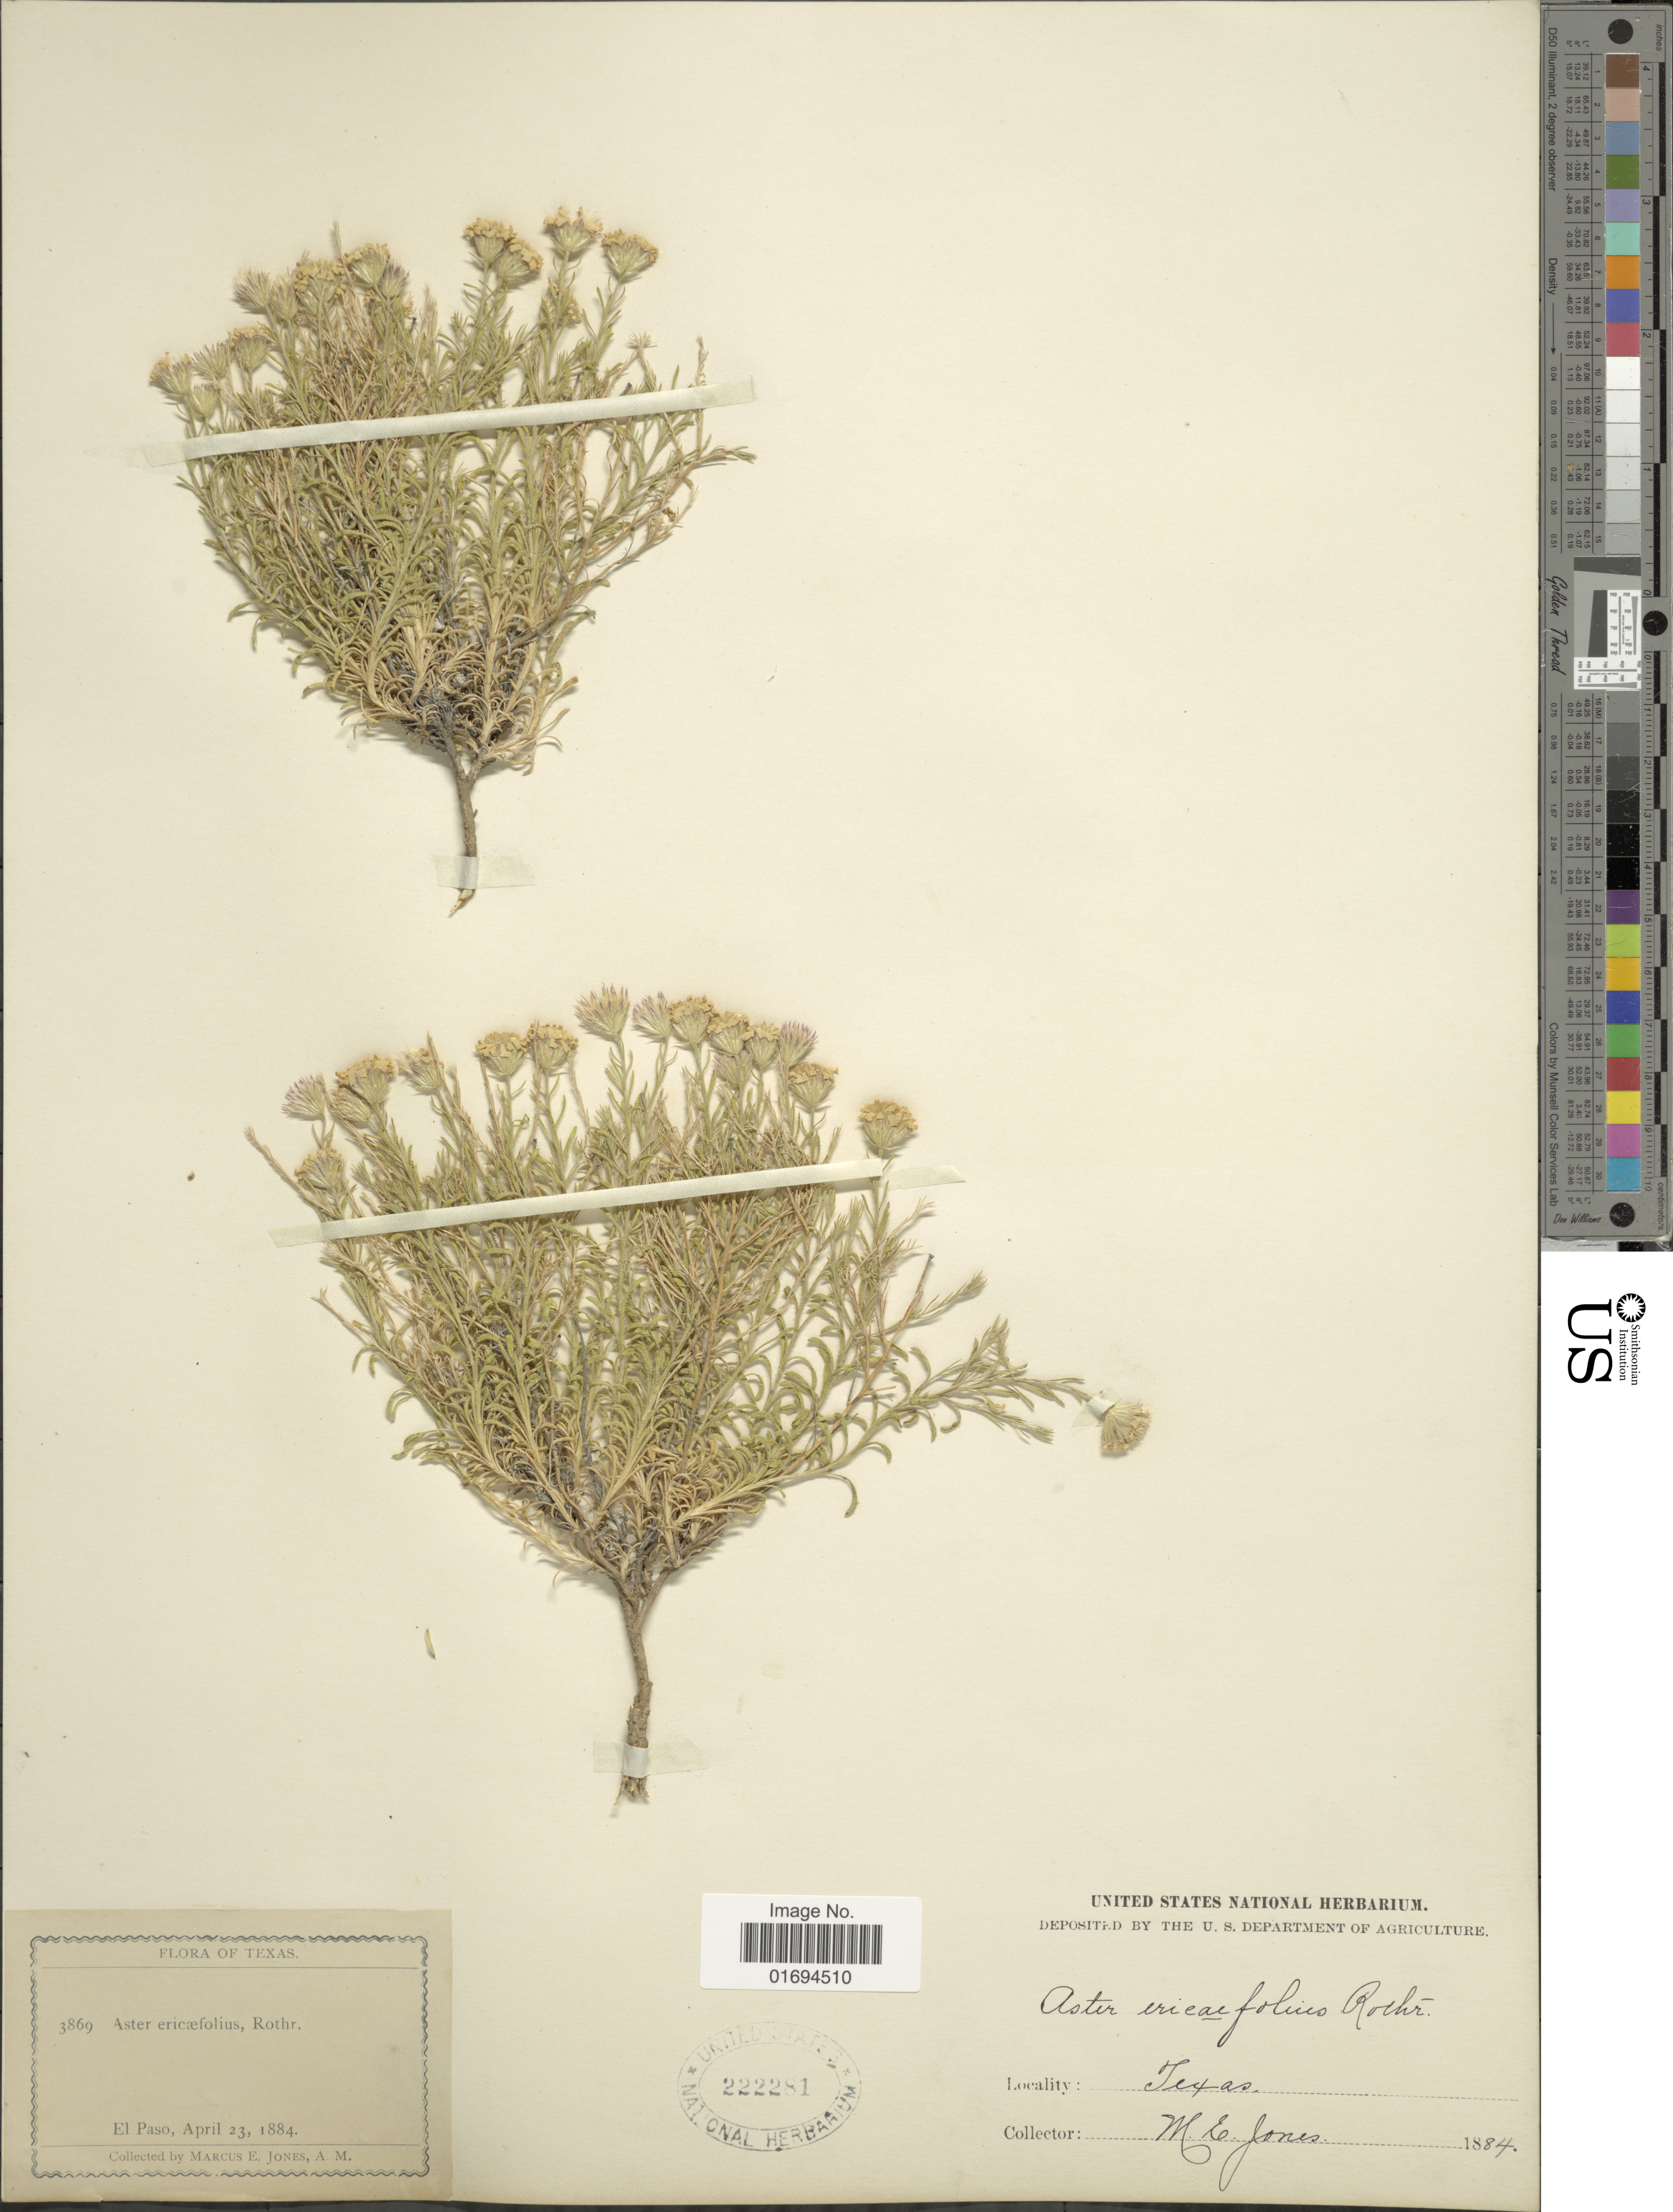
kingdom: Plantae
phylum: Tracheophyta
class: Magnoliopsida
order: Asterales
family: Asteraceae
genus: Chaetopappa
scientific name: Chaetopappa ericoides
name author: (Torr.) G.L. Nesom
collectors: M. E. Jones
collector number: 3869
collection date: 1884-04-23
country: United States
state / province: Texas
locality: Texas, El Paso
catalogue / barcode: US 222281